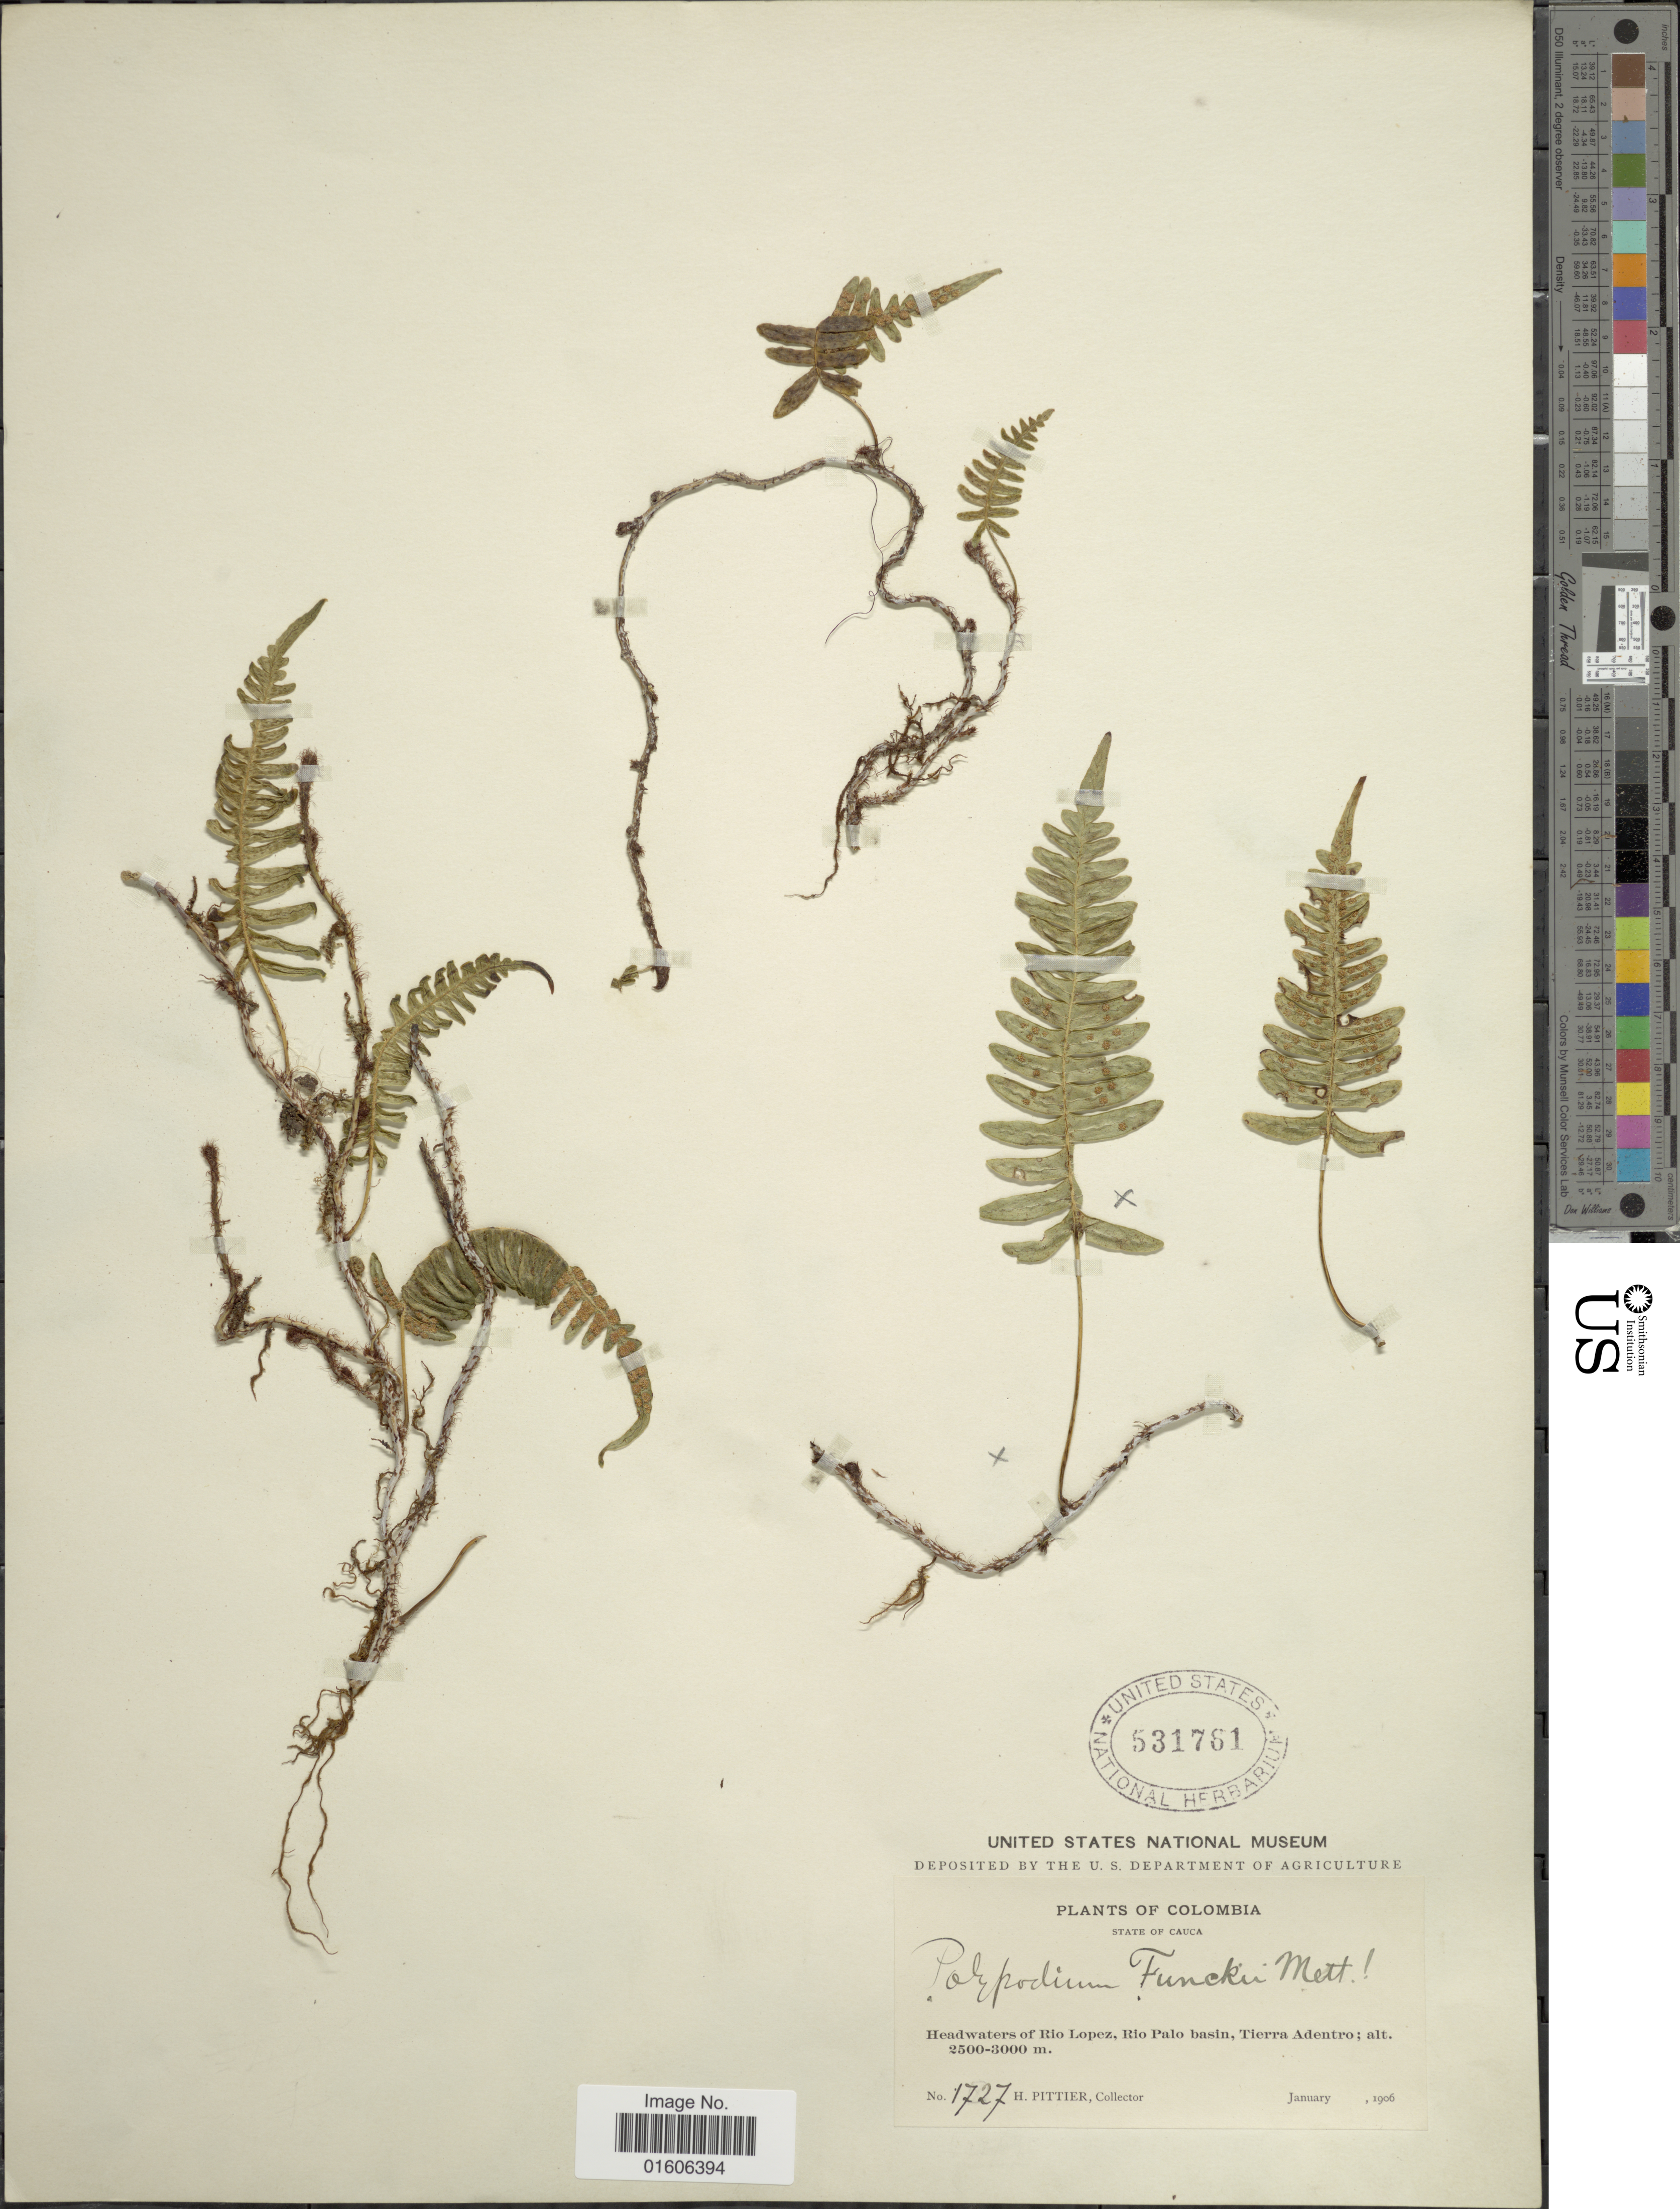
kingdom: Plantae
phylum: Tracheophyta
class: Polypodiopsida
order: Polypodiales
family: Polypodiaceae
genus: Serpocaulon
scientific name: Serpocaulon funckii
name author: (Mett.) A.R. Sm.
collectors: H. F. Pittier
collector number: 1727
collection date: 1906-01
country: Colombia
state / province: Cauca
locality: State of Cauca. Headwaters of Rio Lopez, Rio Palo basin, Tierra Adentro.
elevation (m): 2500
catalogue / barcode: US 531761